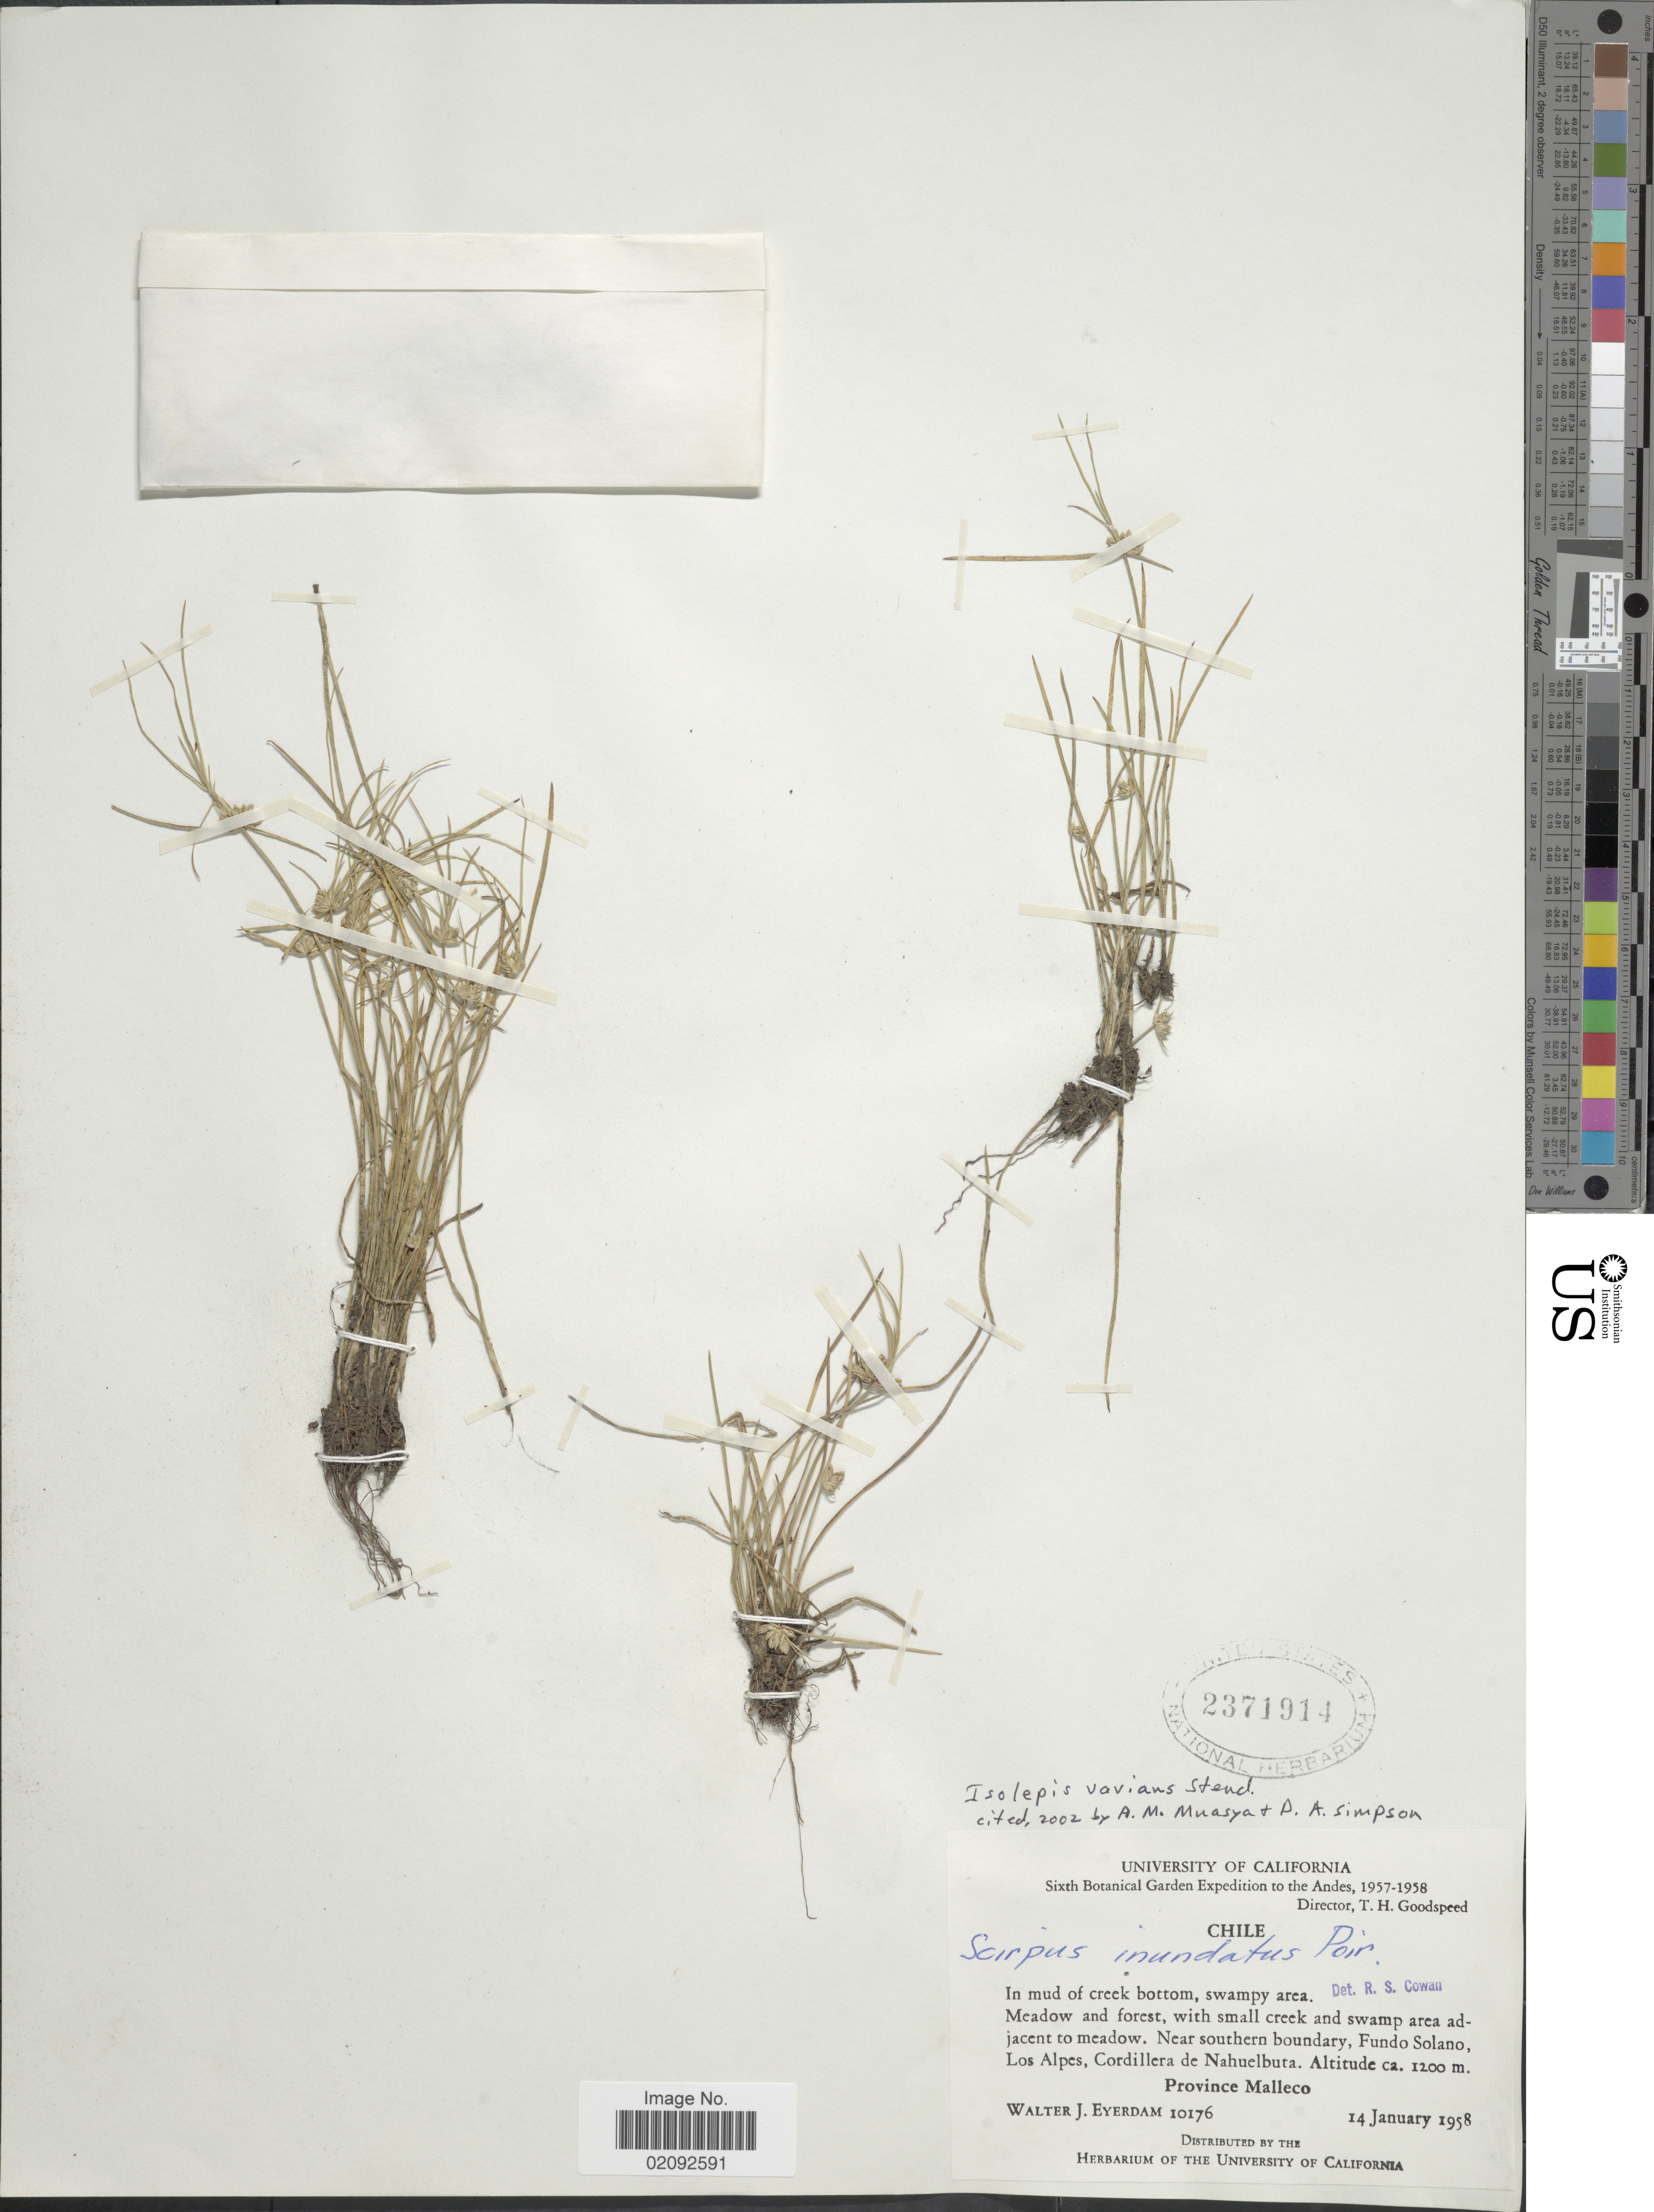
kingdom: Plantae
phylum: Tracheophyta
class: Liliopsida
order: Poales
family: Cyperaceae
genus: Isolepis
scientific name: Isolepis varians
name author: Steud.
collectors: W. J. Eyerdam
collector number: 10176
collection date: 1958-01-14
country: Chile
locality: In mud of creek bottom, swampy area, meadow and forest, with small creek and swamp area adjacent to meadow, near southern boundary, Fundo Solano, Los Alpes, Cordillera de Nahuelbuta, Province Malleco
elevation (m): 1200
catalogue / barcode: US 2371914